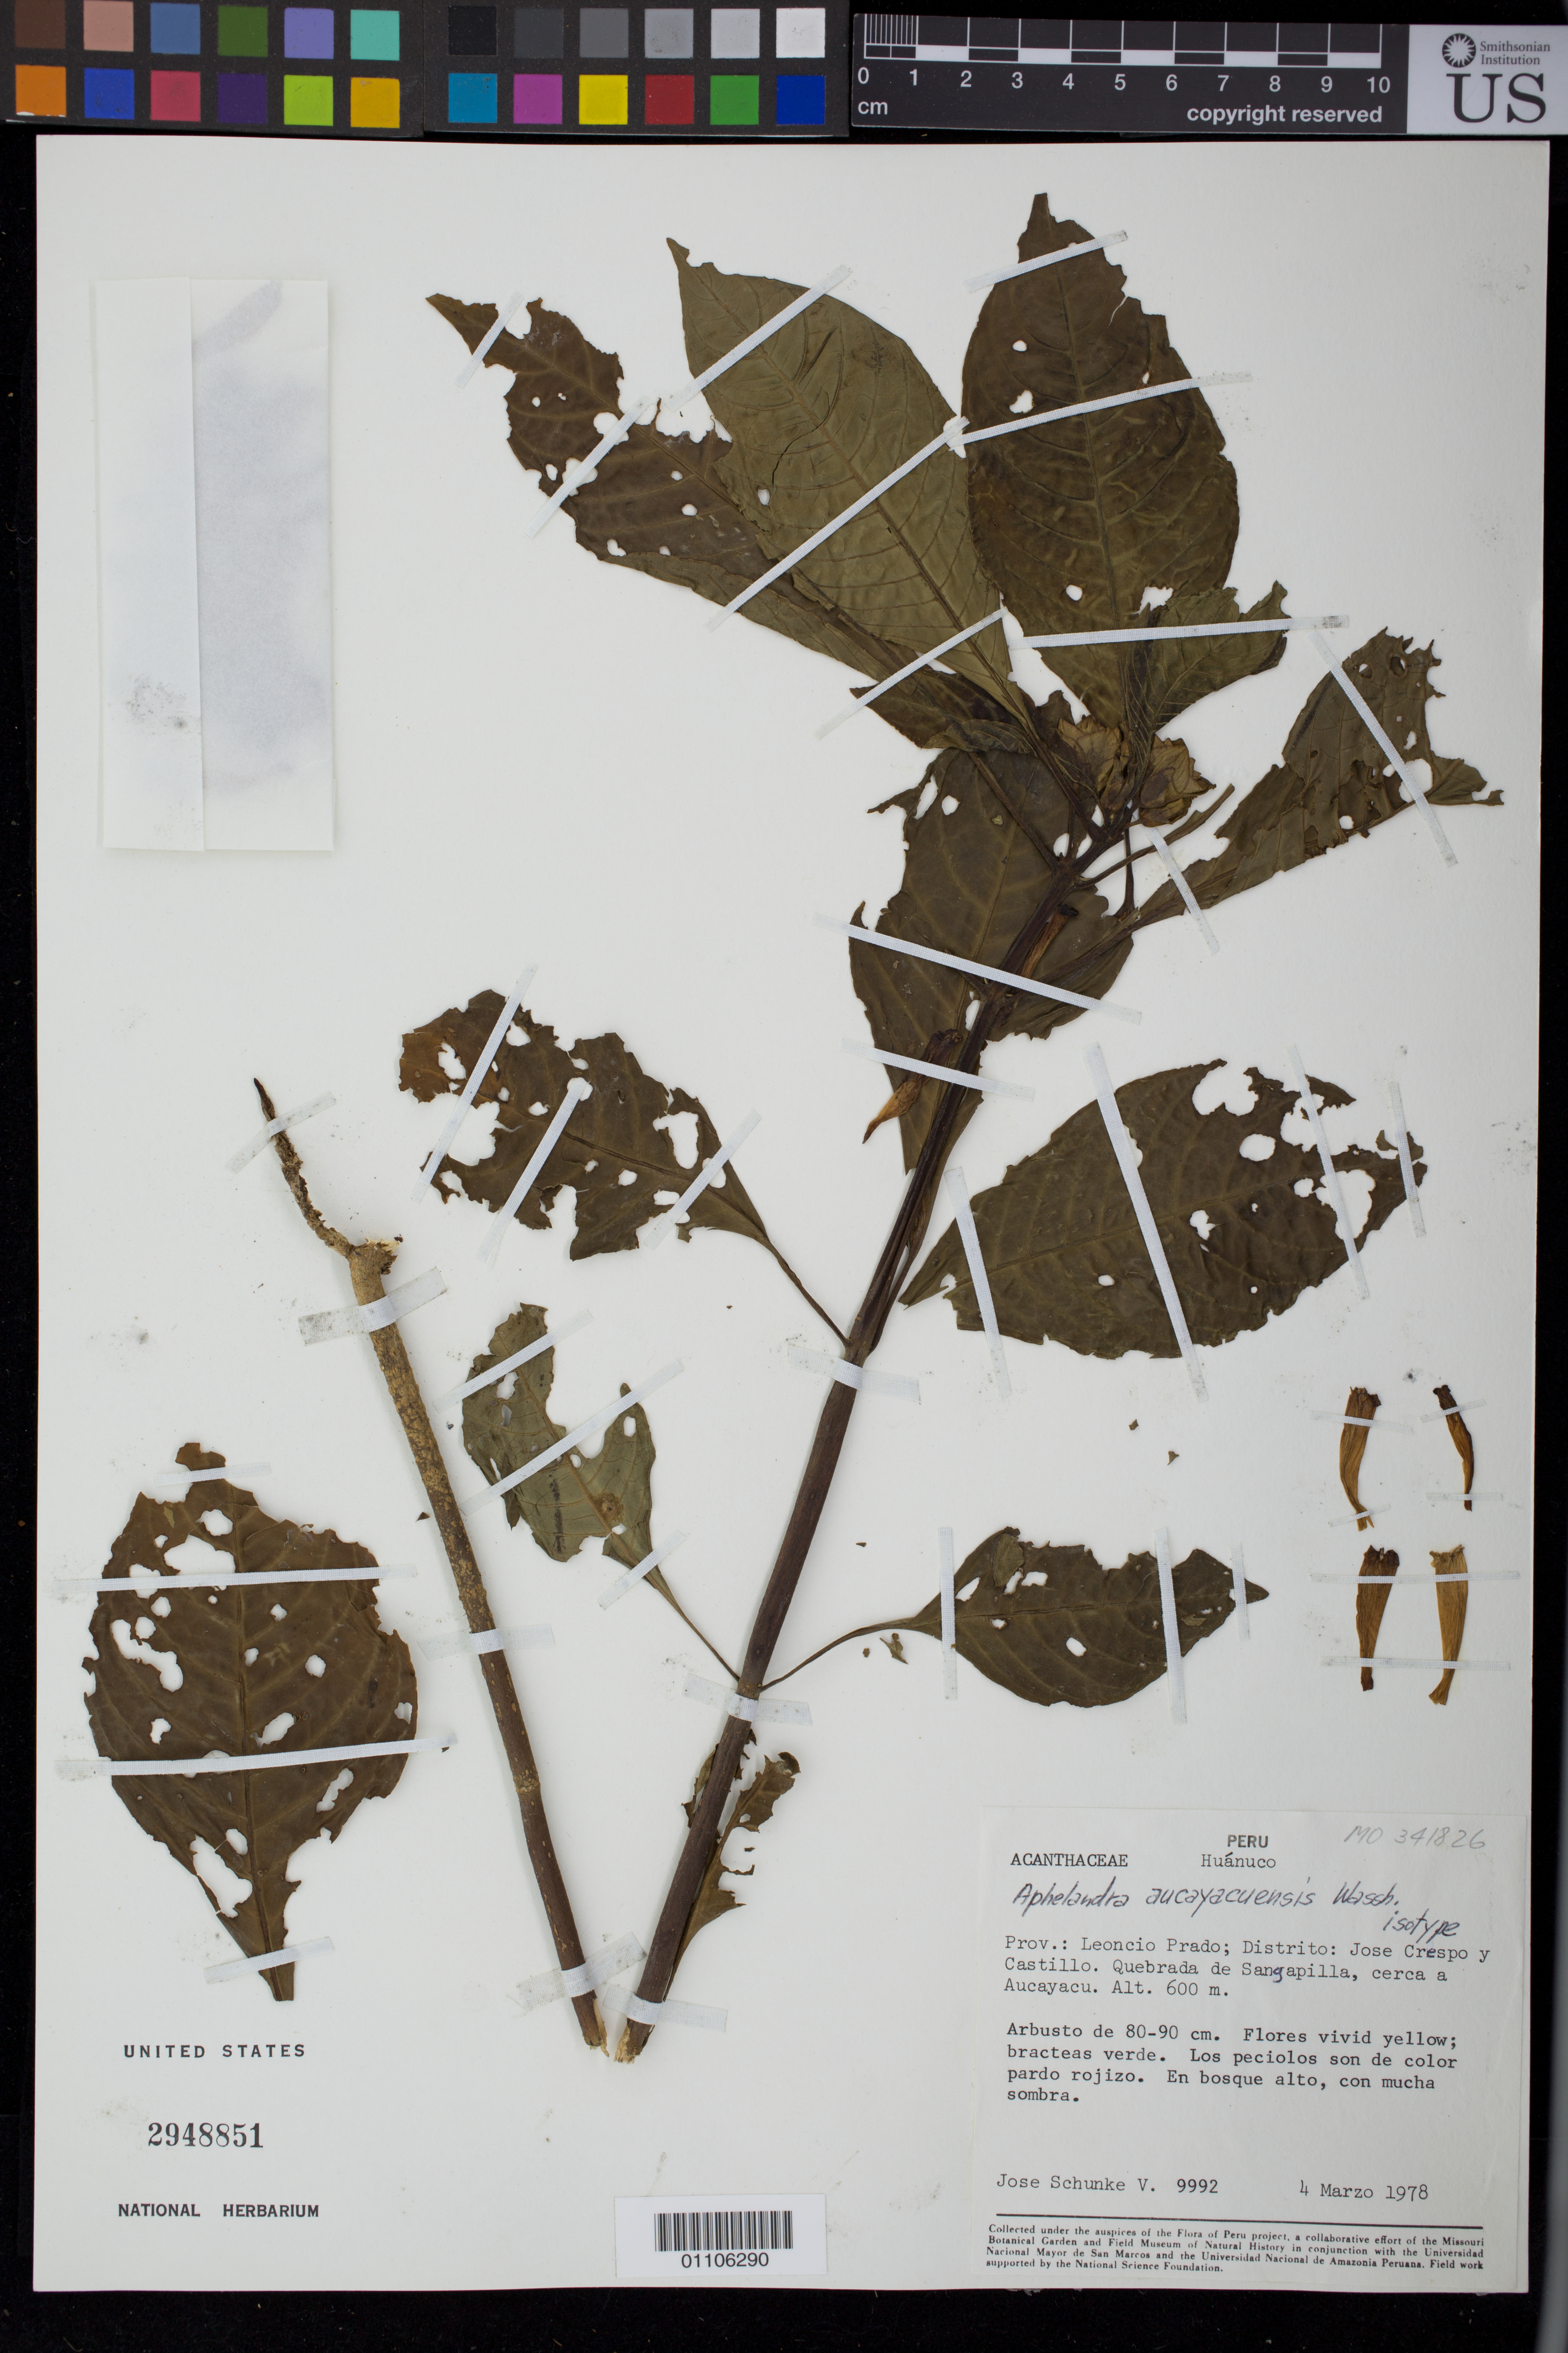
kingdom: Plantae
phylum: Tracheophyta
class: Magnoliopsida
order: Lamiales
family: Acanthaceae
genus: Aphelandra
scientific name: Aphelandra aucayacuensis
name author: Wassh.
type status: Isotype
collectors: J. Schunke Vigo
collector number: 9992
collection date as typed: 04 Mar 1978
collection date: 1978-03-04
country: Peru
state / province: Huánuco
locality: Prov. Leoncio Prado; Distrito Jose Crespo y Castillo. Quebrada de Sangapilla, cerca a Aucayacu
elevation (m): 600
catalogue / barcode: US 2948851